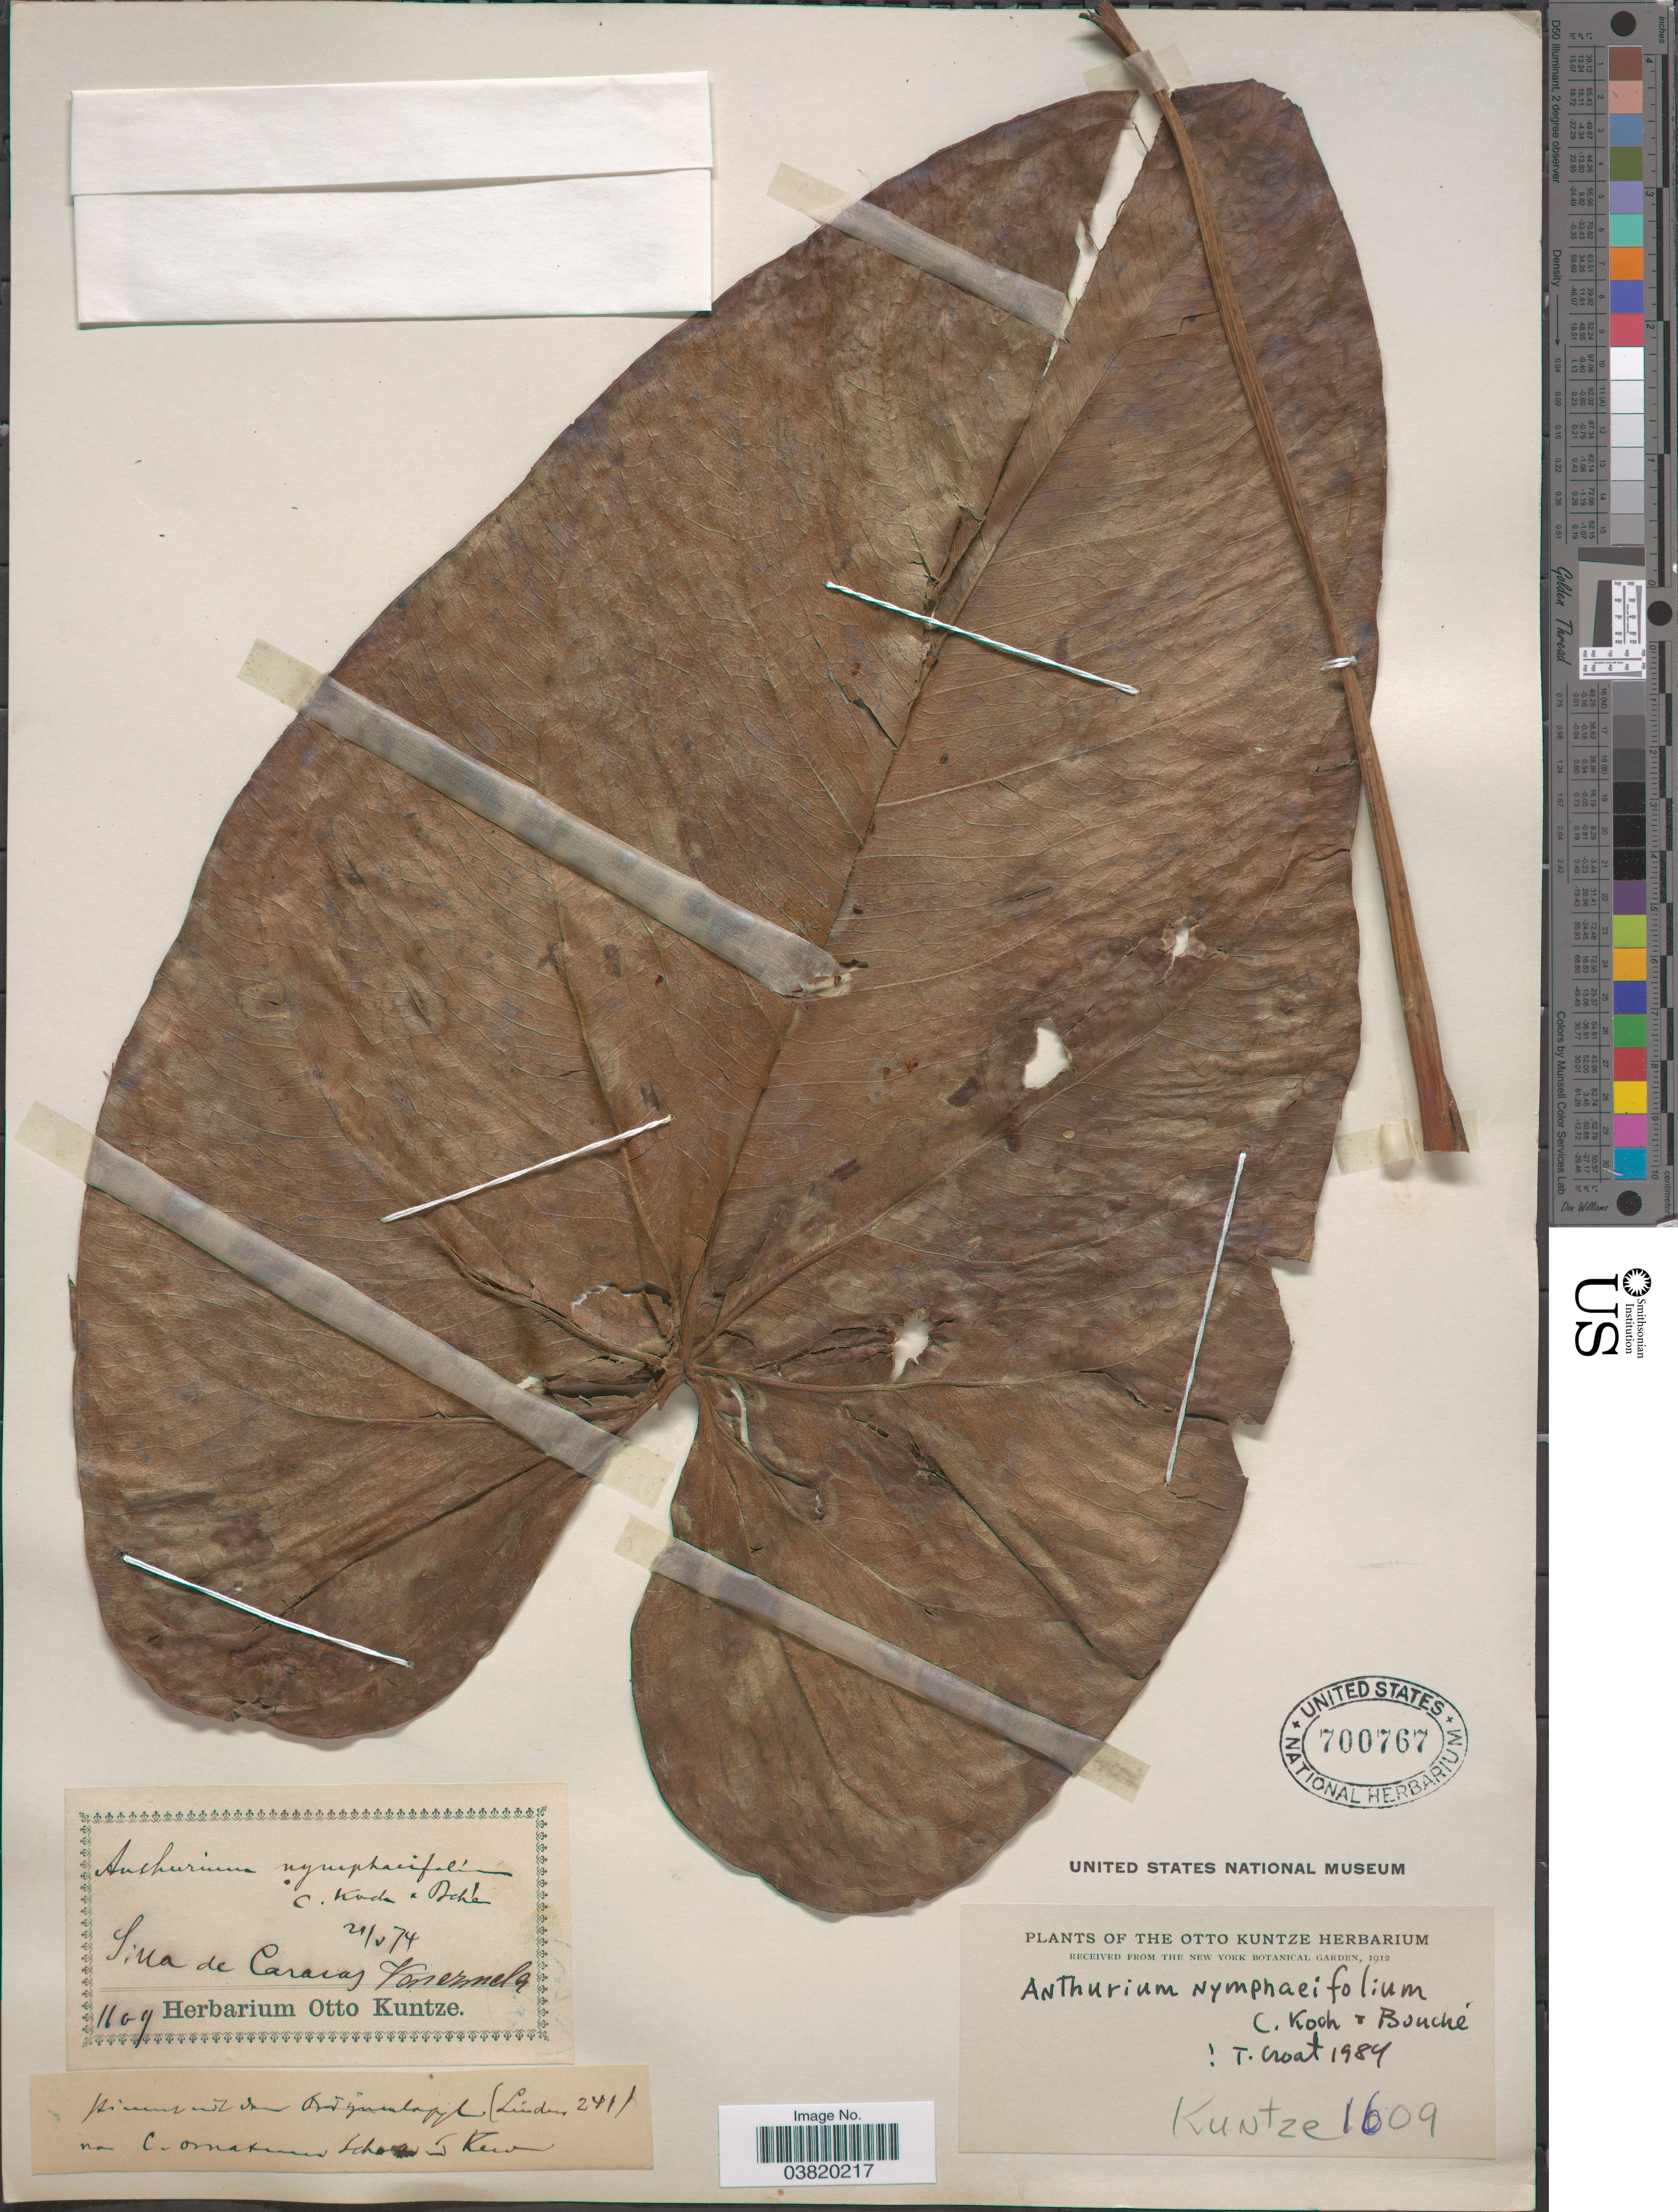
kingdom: Plantae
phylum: Tracheophyta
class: Liliopsida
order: Alismatales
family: Araceae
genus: Anthurium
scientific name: Anthurium nymphaeifolium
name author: K. Koch & C.D. Bouché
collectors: C.E.O. Kuntze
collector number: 1609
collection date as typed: Transcribed d/m/y: 21/5/74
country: Venezuela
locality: Sierra de Caracas.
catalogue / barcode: US 700767